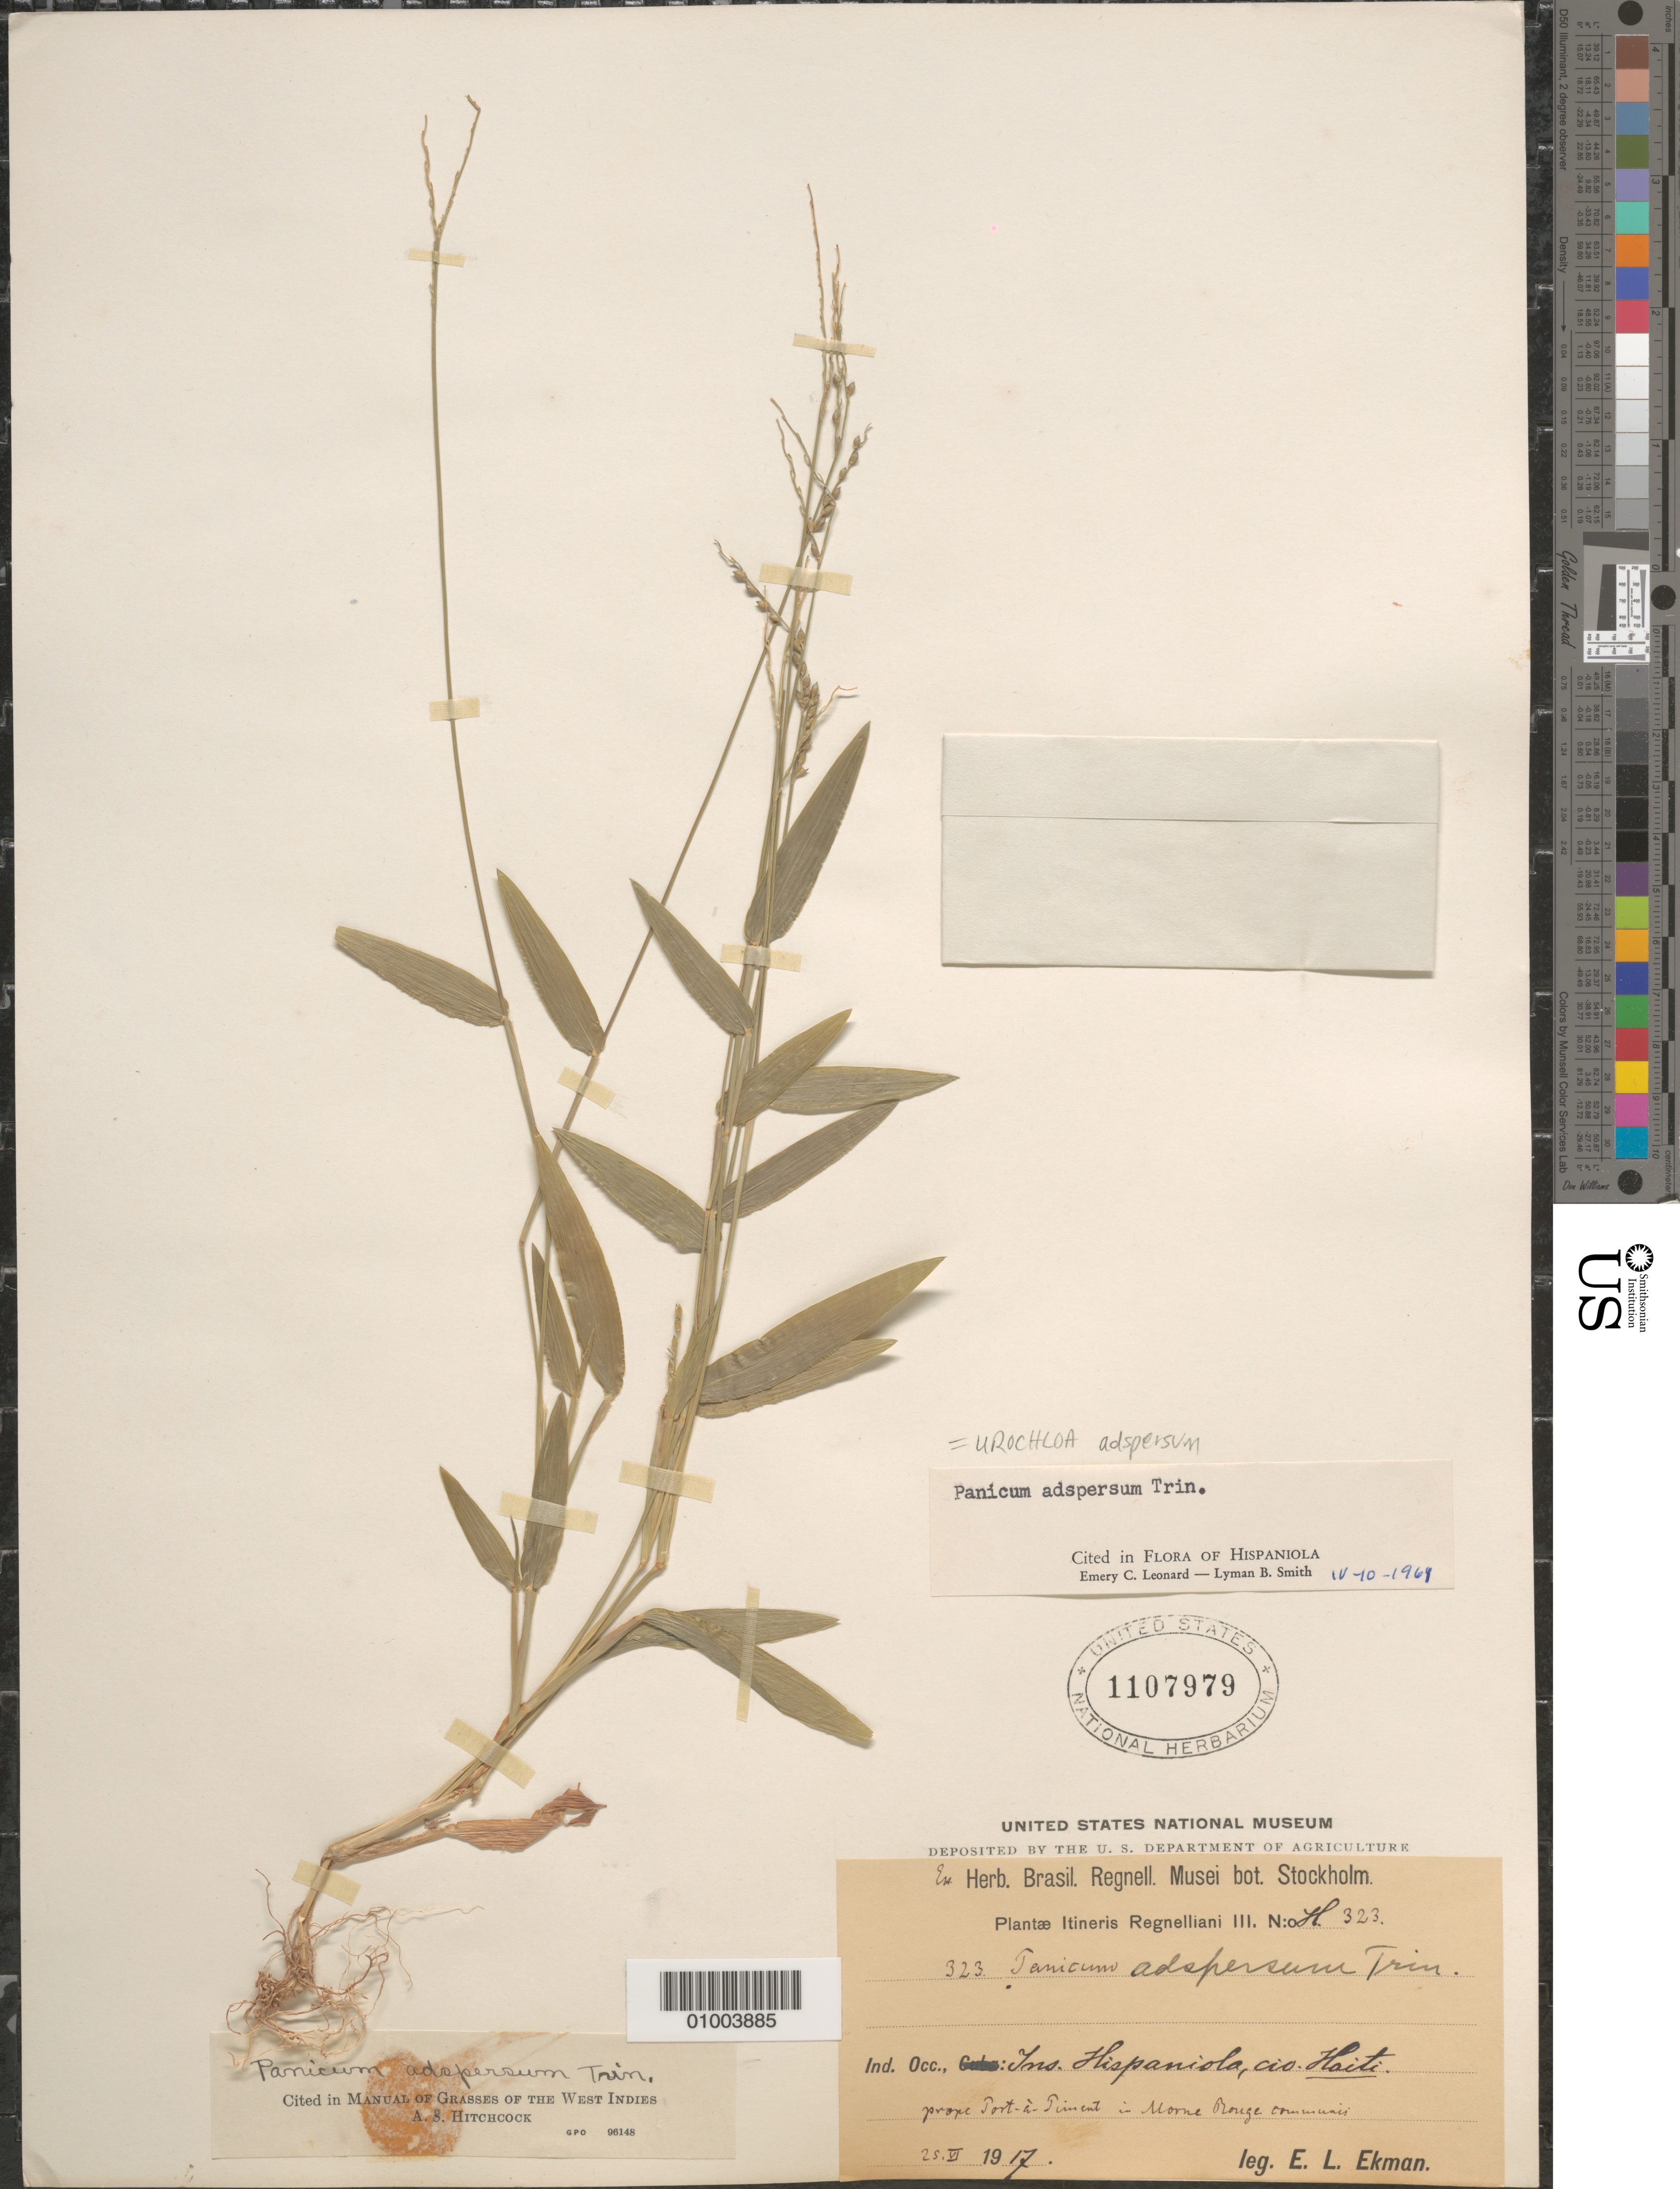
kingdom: Plantae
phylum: Tracheophyta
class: Liliopsida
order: Poales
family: Poaceae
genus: Urochloa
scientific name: Urochloa adspersa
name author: (Trin.) R.D. Webster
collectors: E. L. Ekman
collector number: H 323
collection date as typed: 25 Jun 1917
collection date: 1917-06-25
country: Haiti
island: Hispaniola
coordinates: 0 N, 0 E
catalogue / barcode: US 1107979